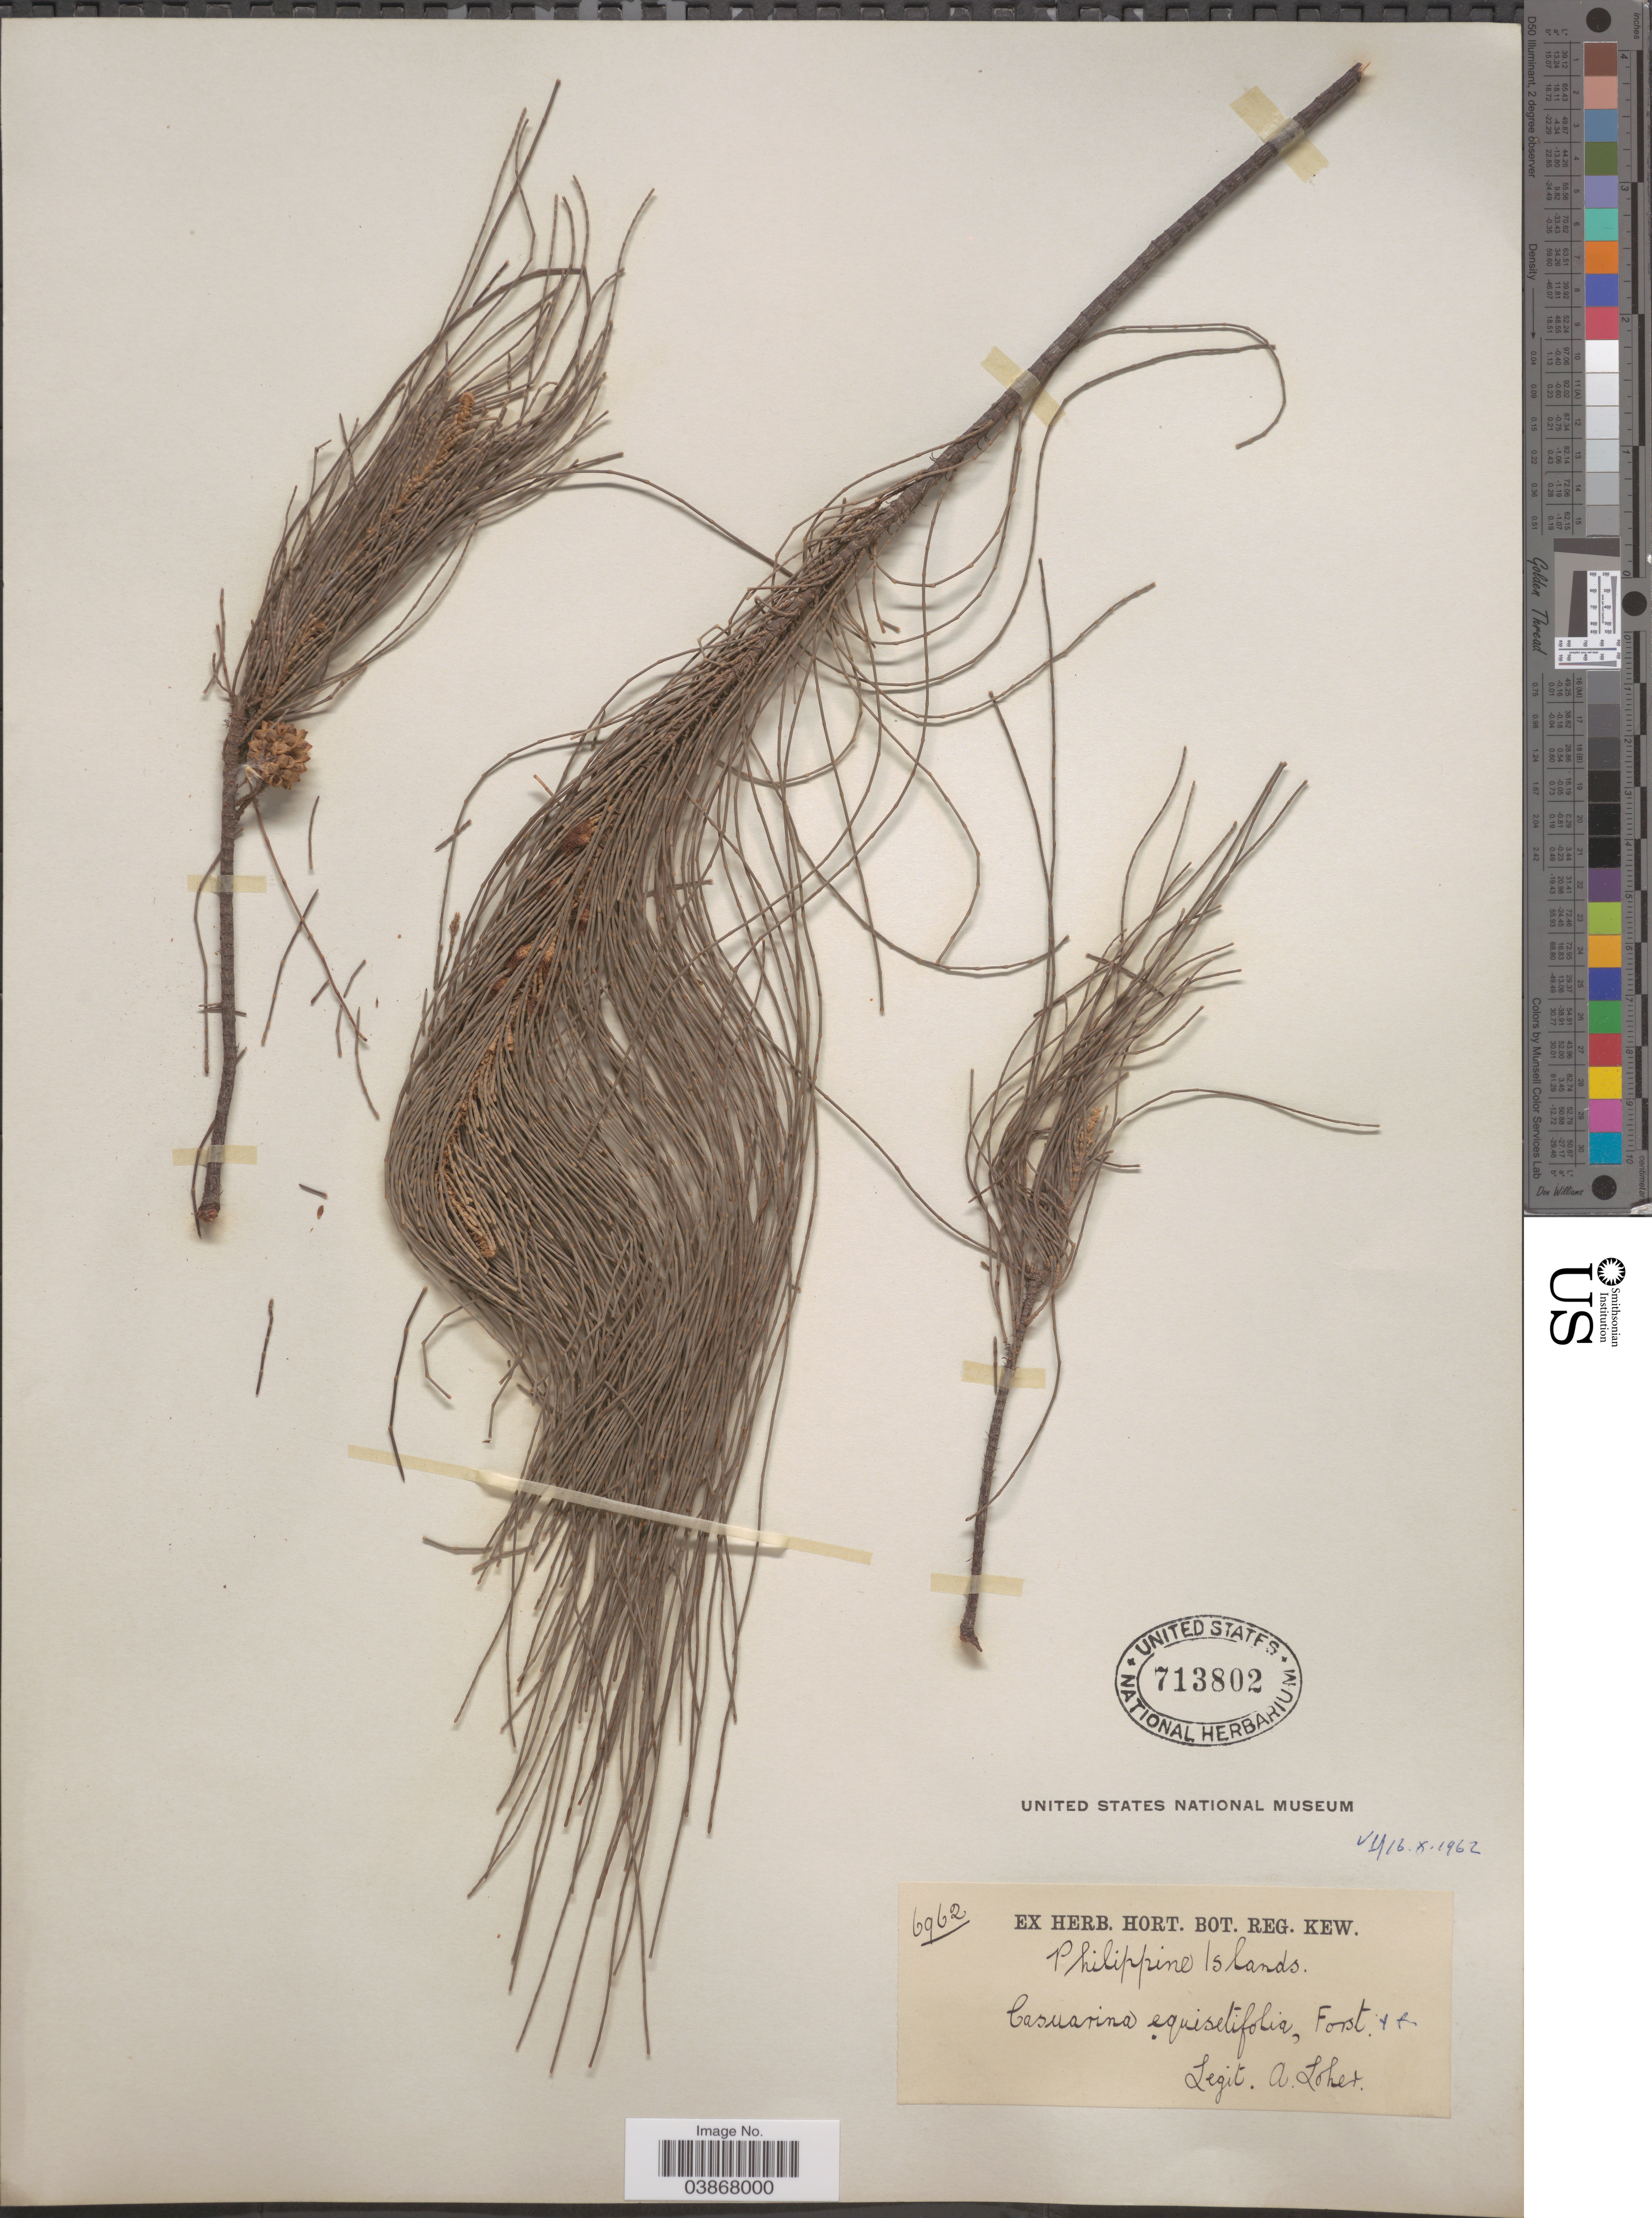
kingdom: Plantae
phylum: Tracheophyta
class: Magnoliopsida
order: Fagales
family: Casuarinaceae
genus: Casuarina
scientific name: Casuarina equisetifolia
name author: L.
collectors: A. Loher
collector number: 6962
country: Philippines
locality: Philippine Islands.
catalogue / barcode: US 713802